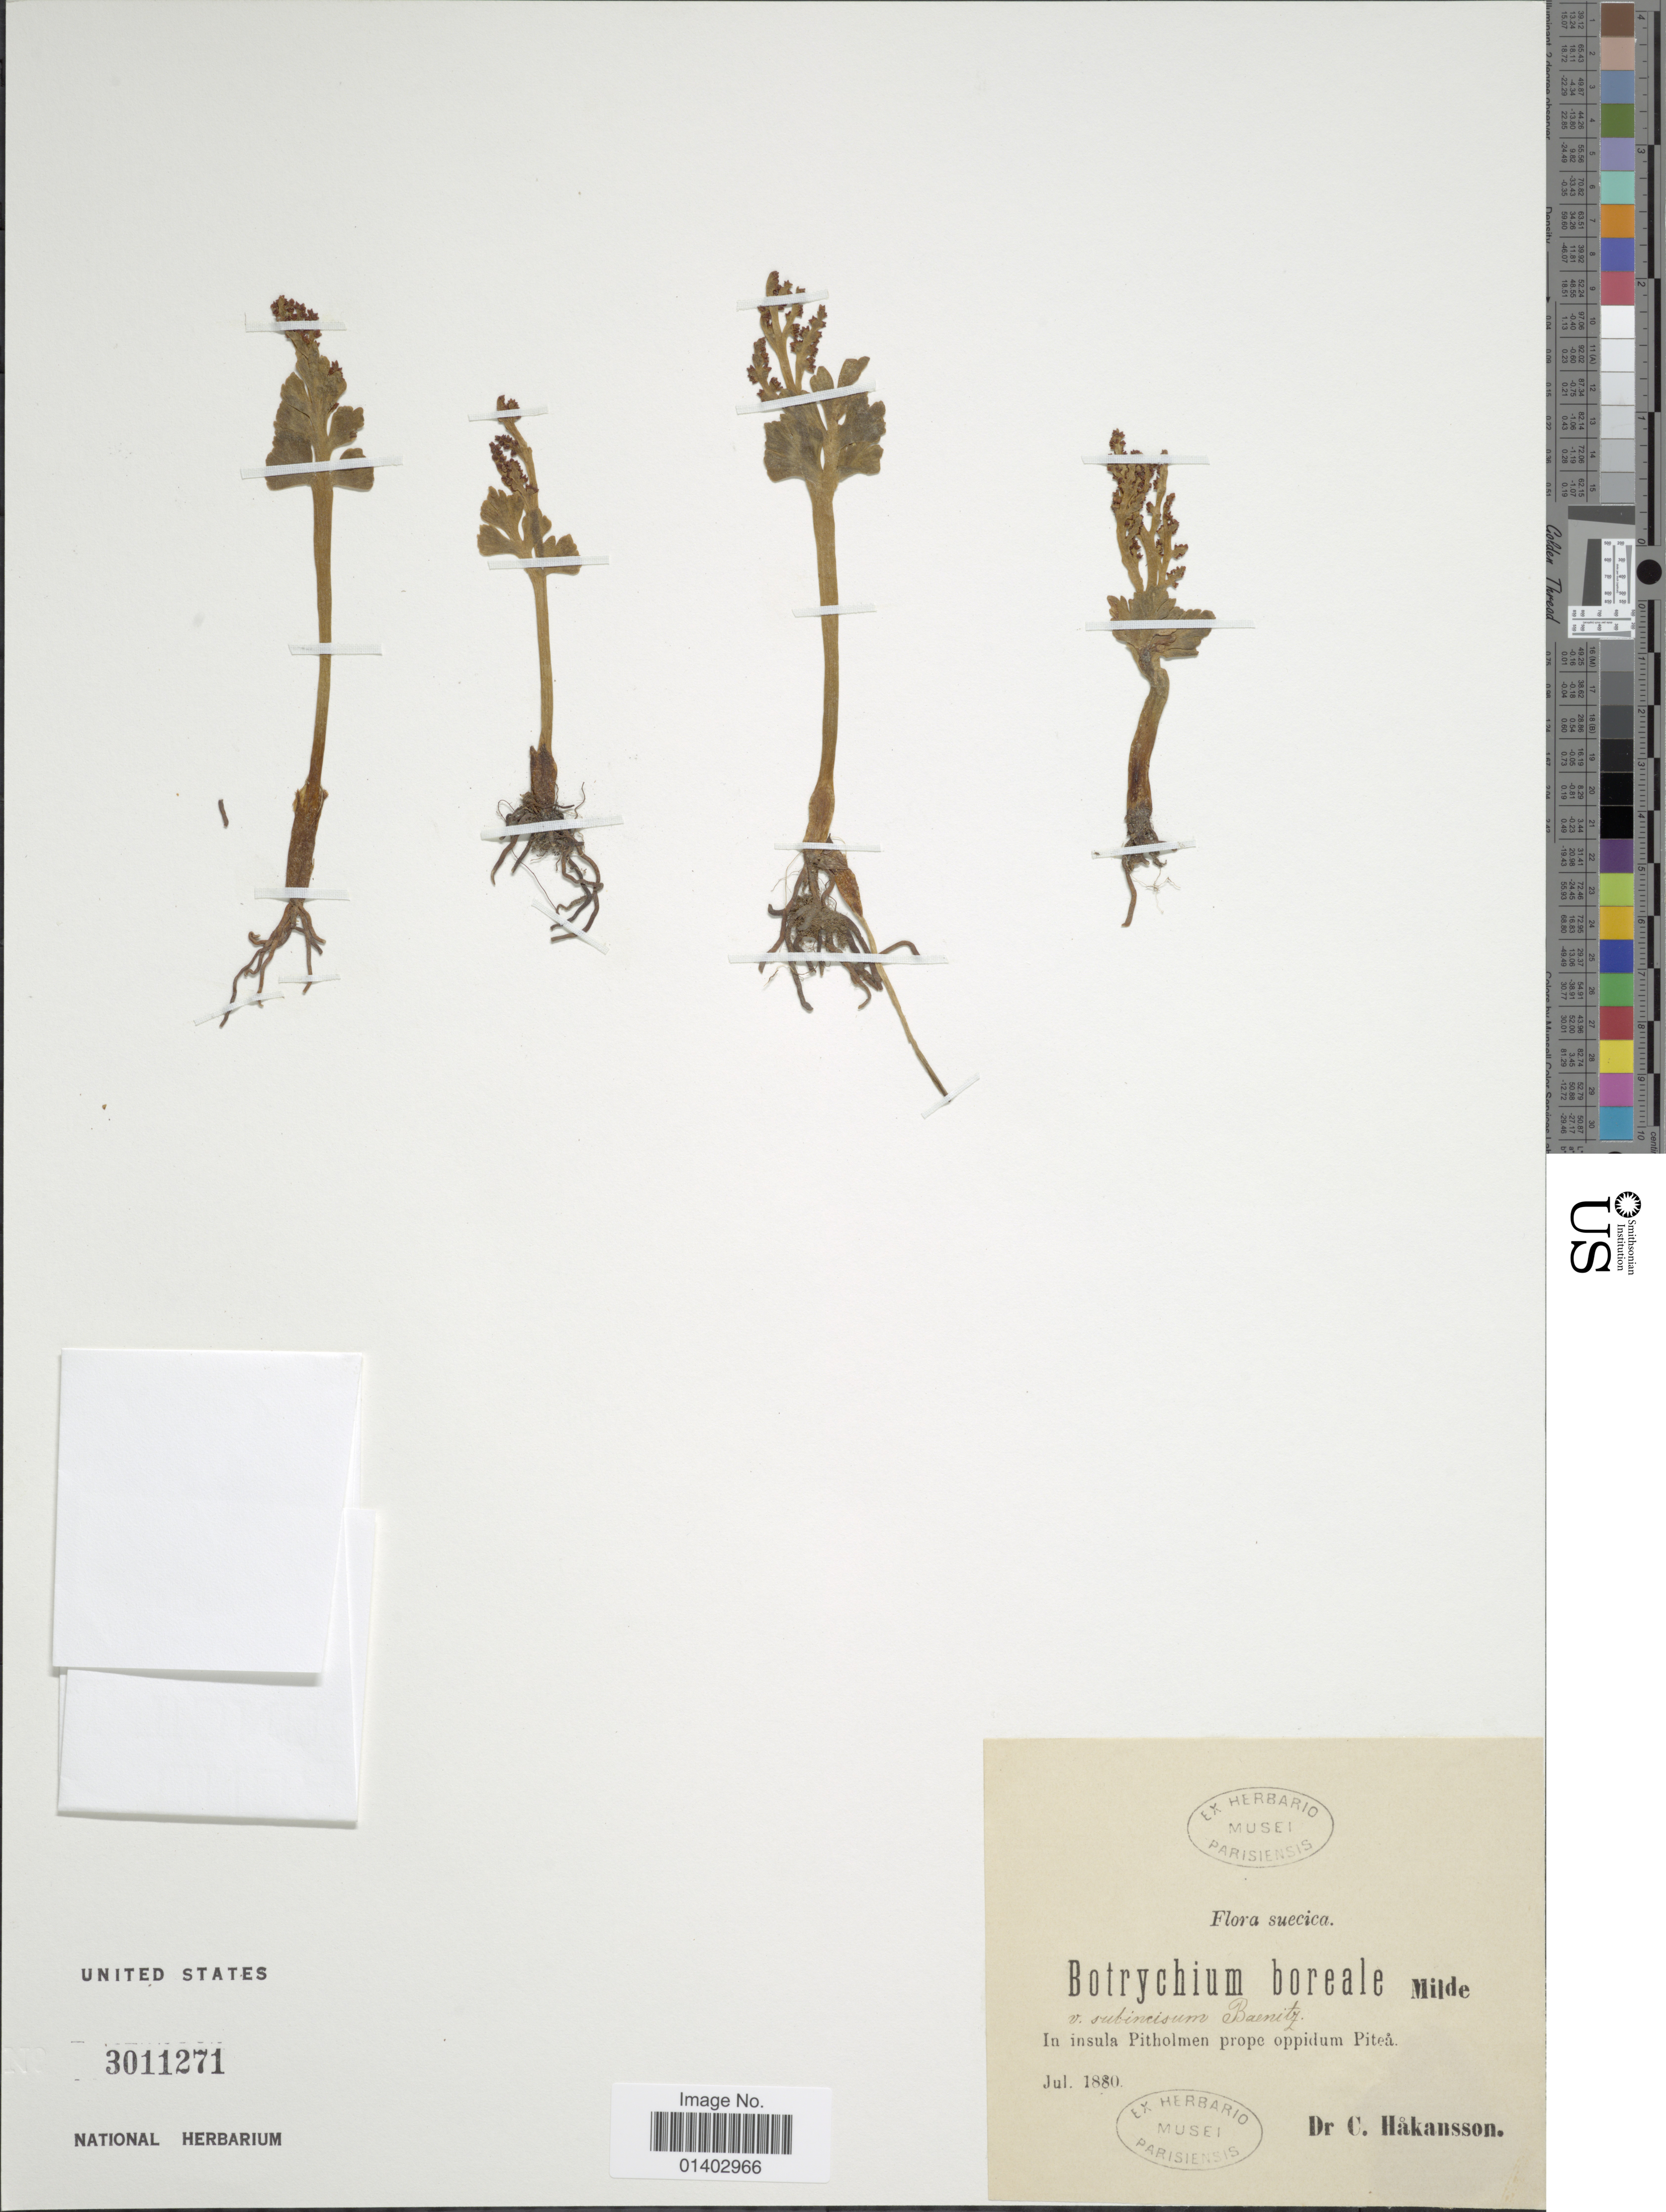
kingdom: Plantae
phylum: Tracheophyta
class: Polypodiopsida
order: Ophioglossales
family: Ophioglossaceae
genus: Botrychium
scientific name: Botrychium boreale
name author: Milde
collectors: C. Håkansson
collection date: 1880-07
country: Sweden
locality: Suecica, In insula Pitholmen prope oppidum Piteá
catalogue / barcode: US 3011271